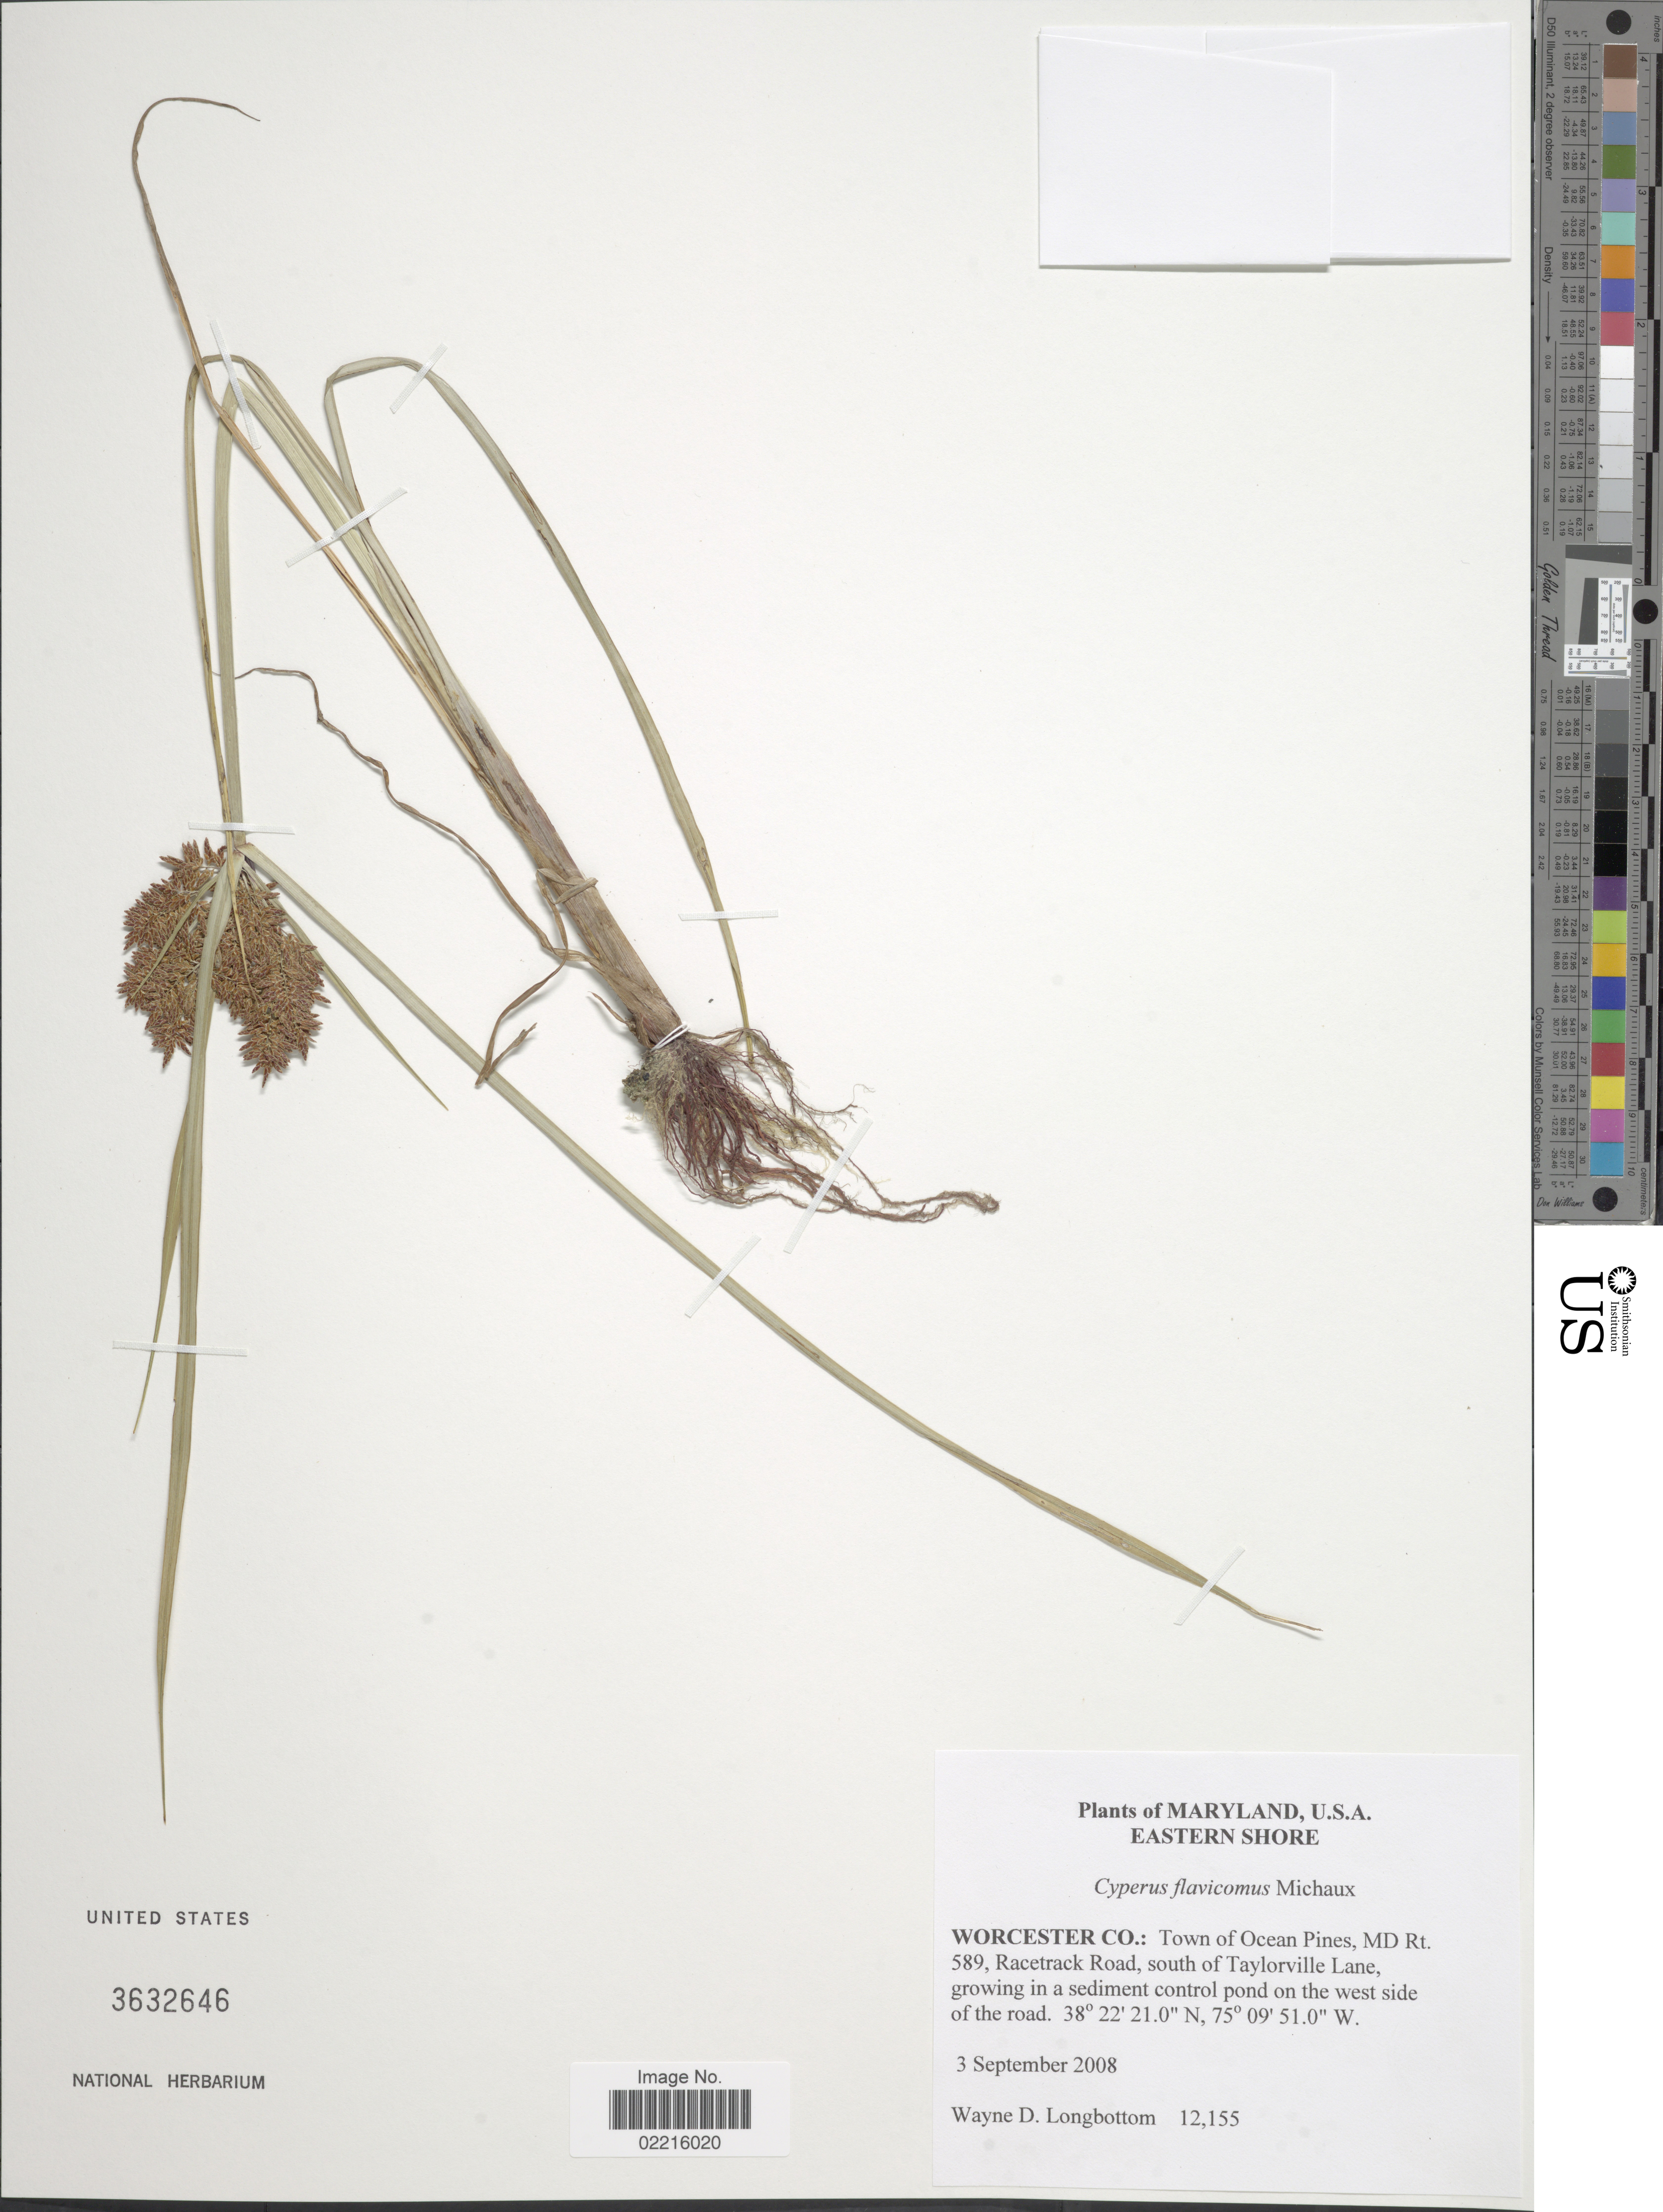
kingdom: Plantae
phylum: Tracheophyta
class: Liliopsida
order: Poales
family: Cyperaceae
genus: Cyperus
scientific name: Cyperus flavicomus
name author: Michx.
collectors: W. D. Longbottom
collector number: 12155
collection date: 2008-09-03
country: United States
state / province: Maryland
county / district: Worcester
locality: Eastern Shore, Worcester Co: Town of Ocean Pines, MD Rt. 589, Racetrack Road, south of Taylorville Lane, growing in a sediment control pond on the west side of the road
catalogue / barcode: US 3632646